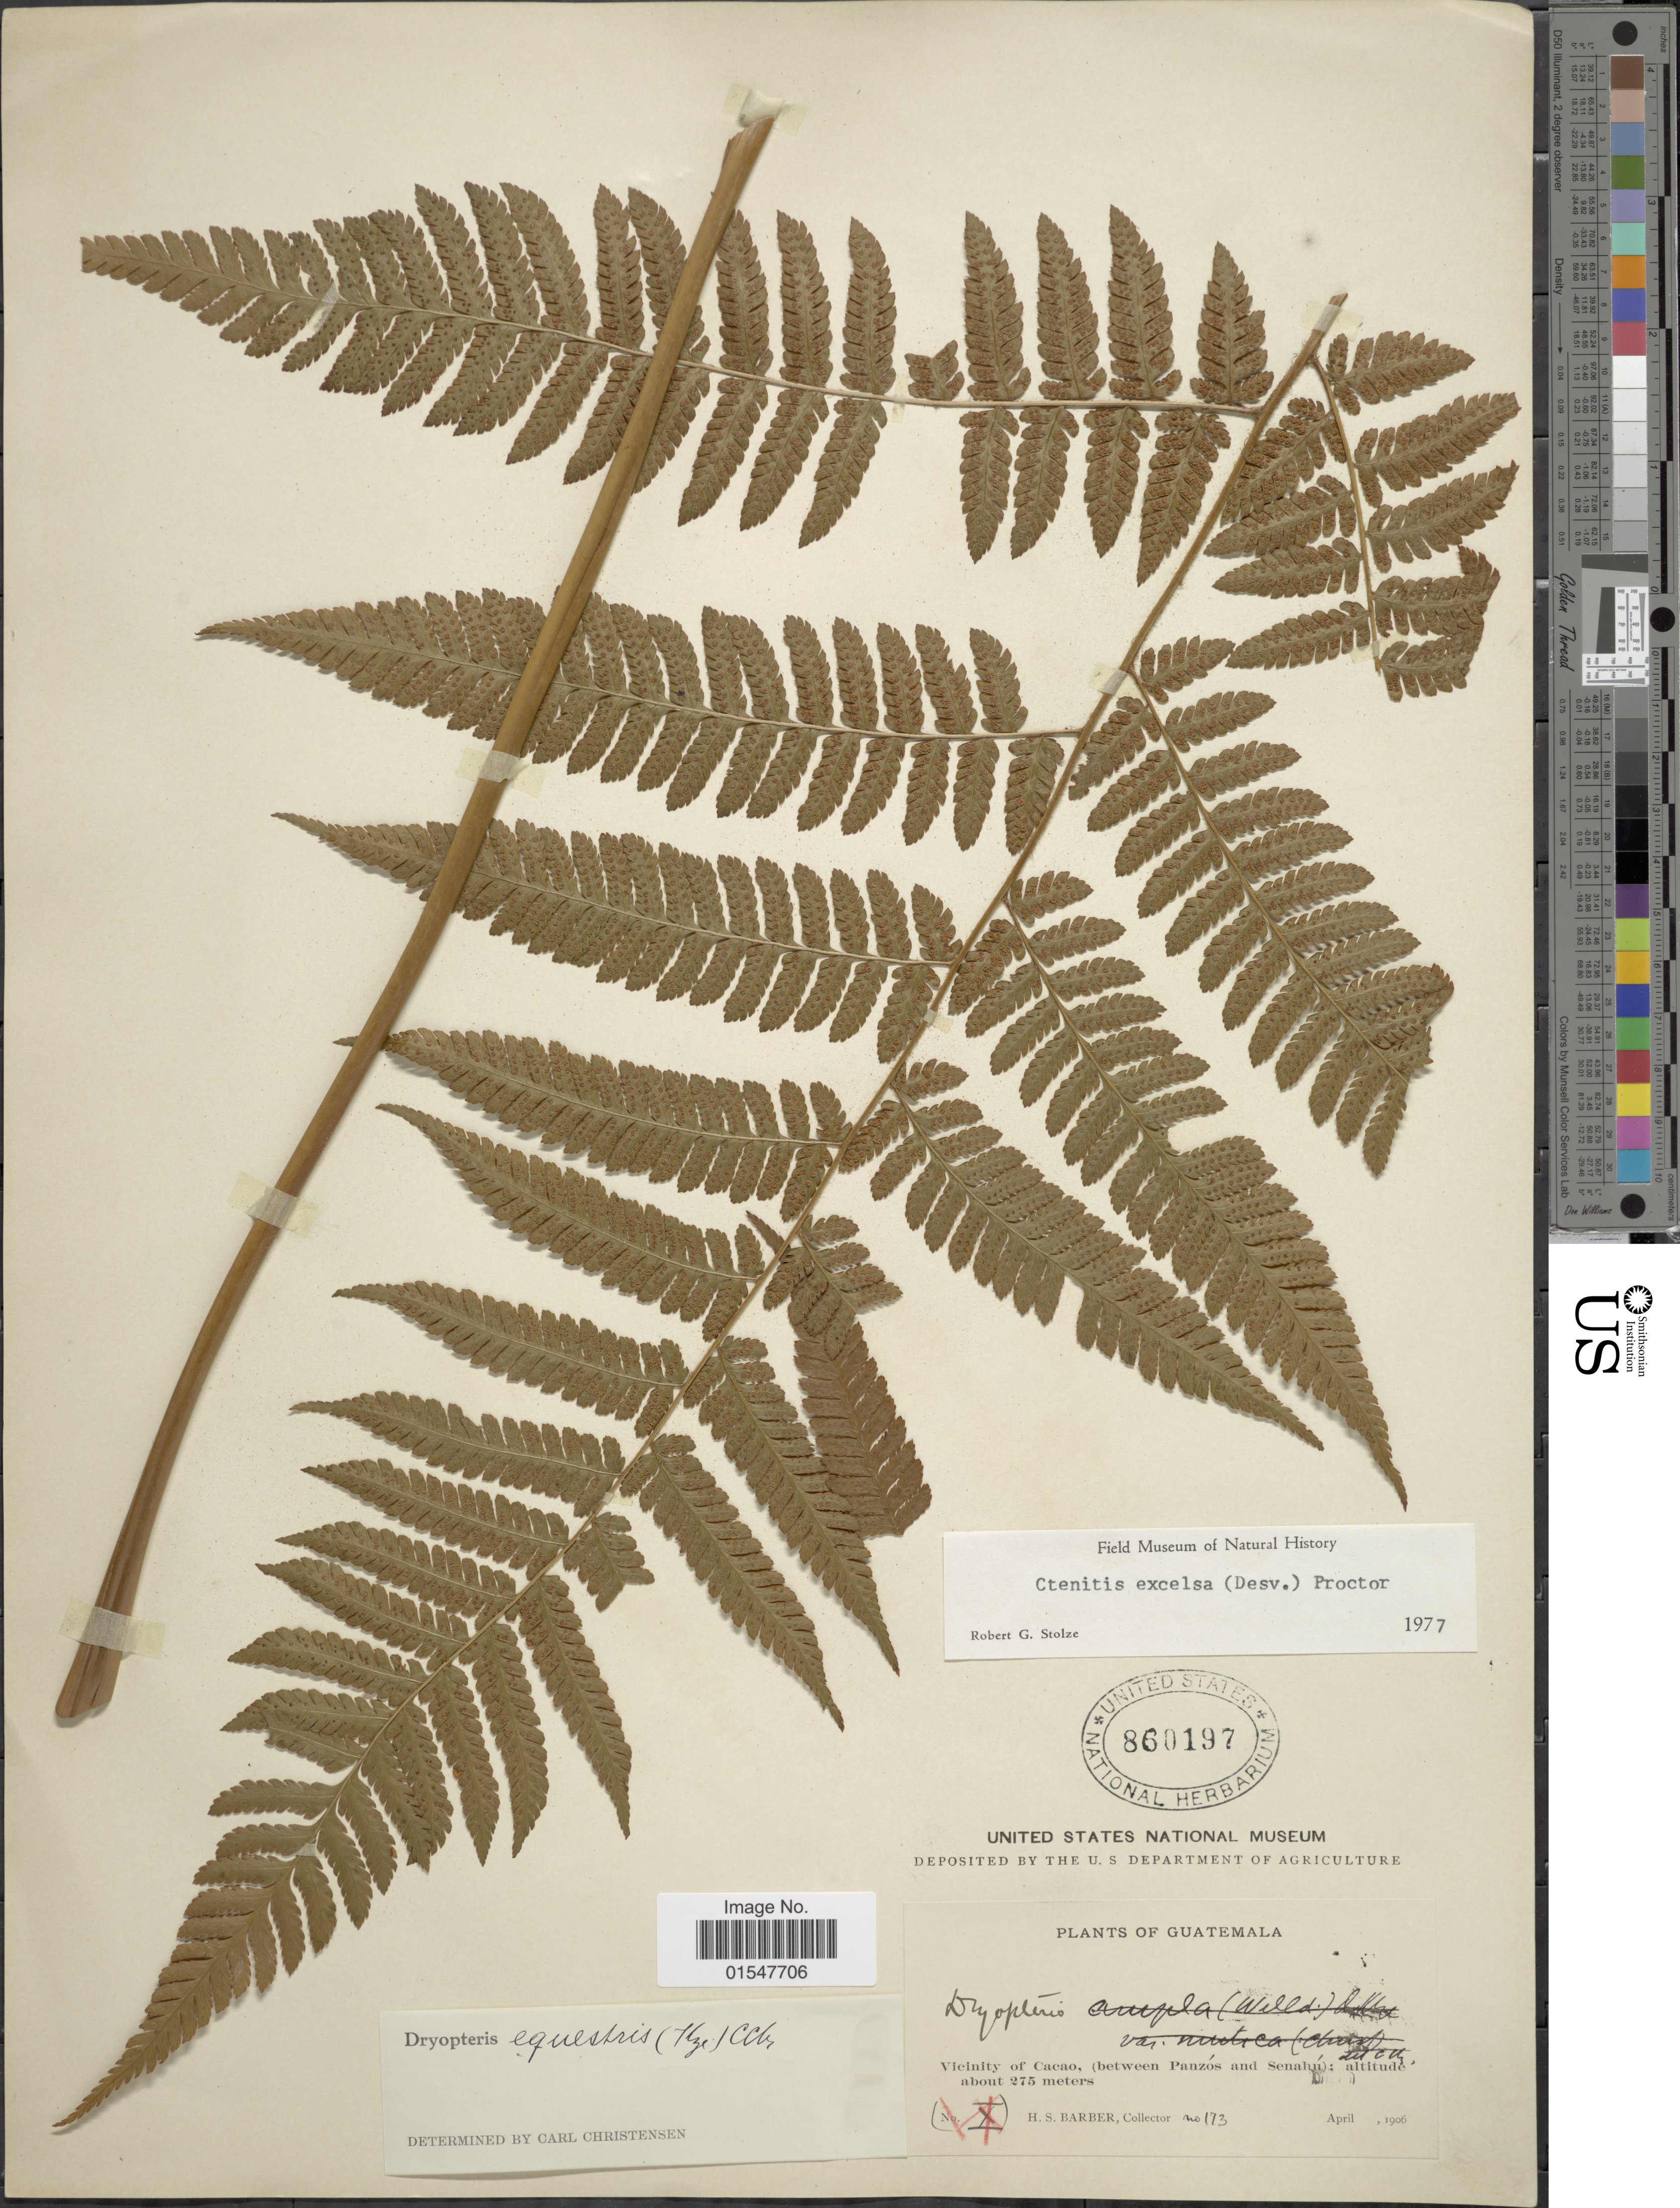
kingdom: Plantae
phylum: Tracheophyta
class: Polypodiopsida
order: Polypodiales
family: Dryopteridaceae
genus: Ctenitis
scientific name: Ctenitis excelsa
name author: (Desv.) Proctor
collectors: H. Barber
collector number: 173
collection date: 1906-04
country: Guatemala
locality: Vicinity of Cacao, (between Panzos and Senahu)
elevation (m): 275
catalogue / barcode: US 860197